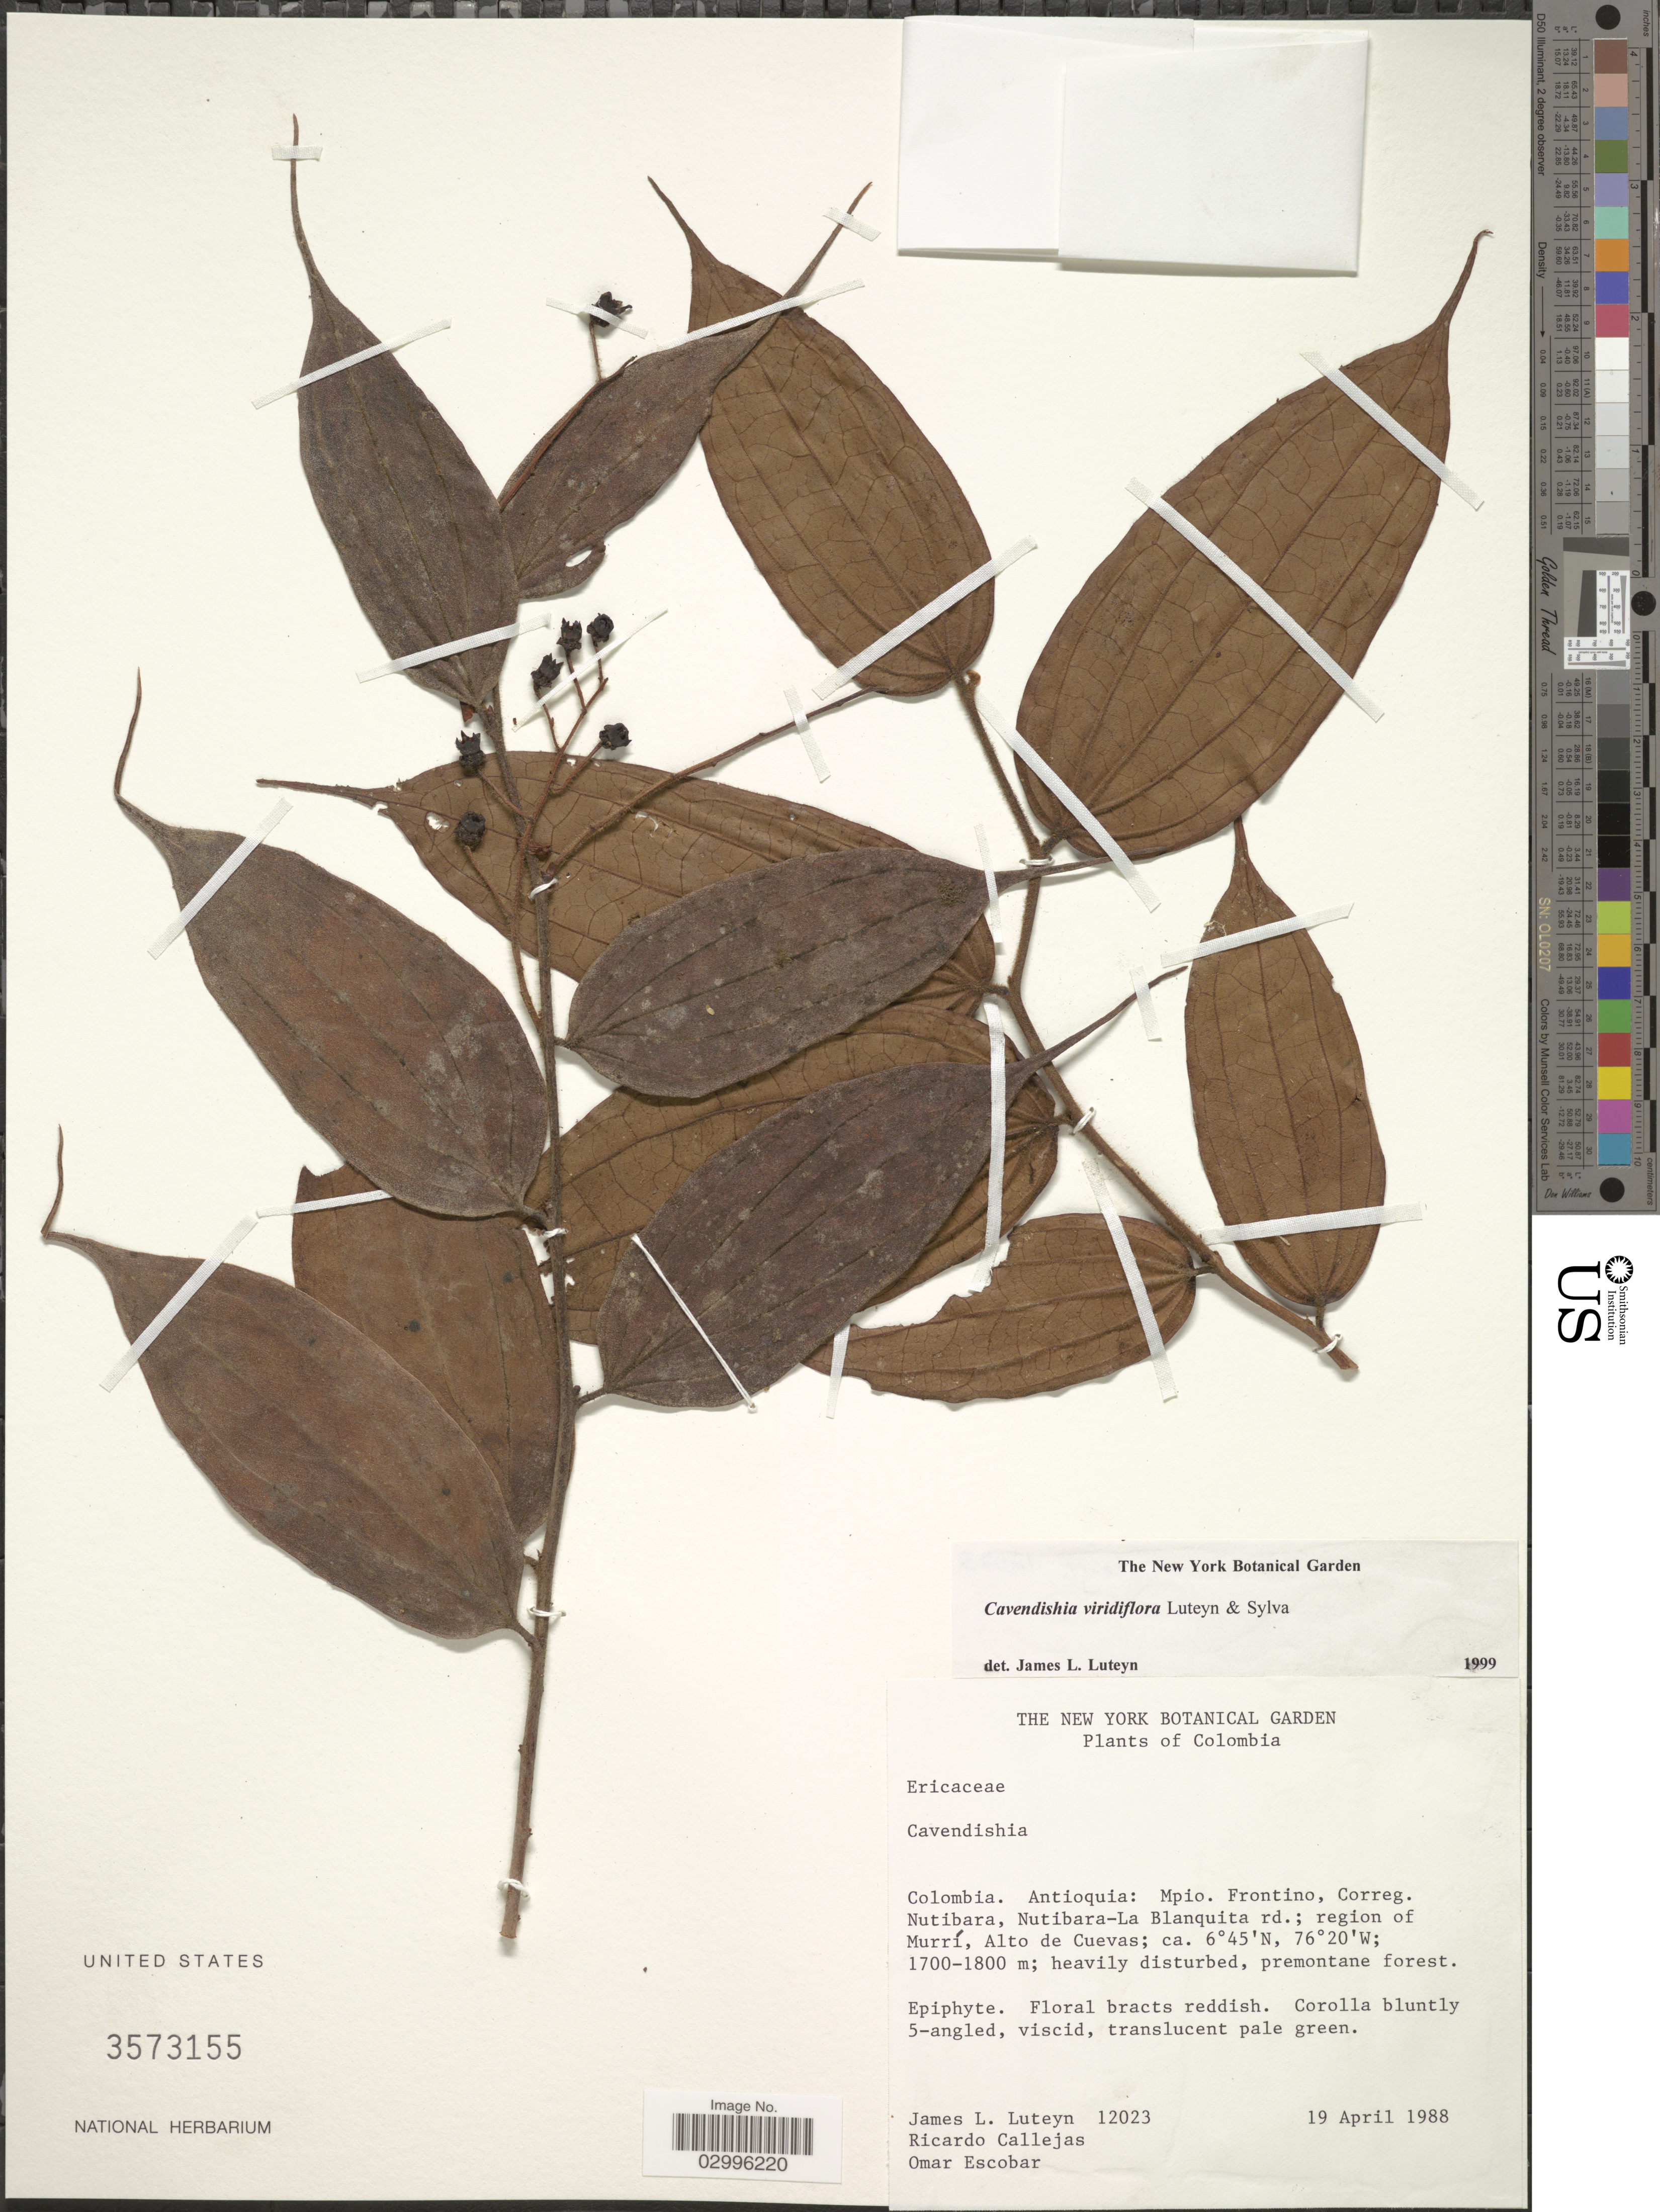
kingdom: Plantae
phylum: Tracheophyta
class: Magnoliopsida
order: Ericales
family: Ericaceae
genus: Cavendishia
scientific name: Cavendishia viridiflora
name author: Luteyn & Sylva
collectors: J. L. Luteyn, R. Callejas & O. D. Escobar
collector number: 12023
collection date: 1988-04-19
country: Colombia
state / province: Antioquia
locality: Mpio. Frontino, Correg. Nutibara, Nutibara-La Blanquita rd.; region of Murrí, Alto de Cuevas.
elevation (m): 1700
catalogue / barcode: US 3573155